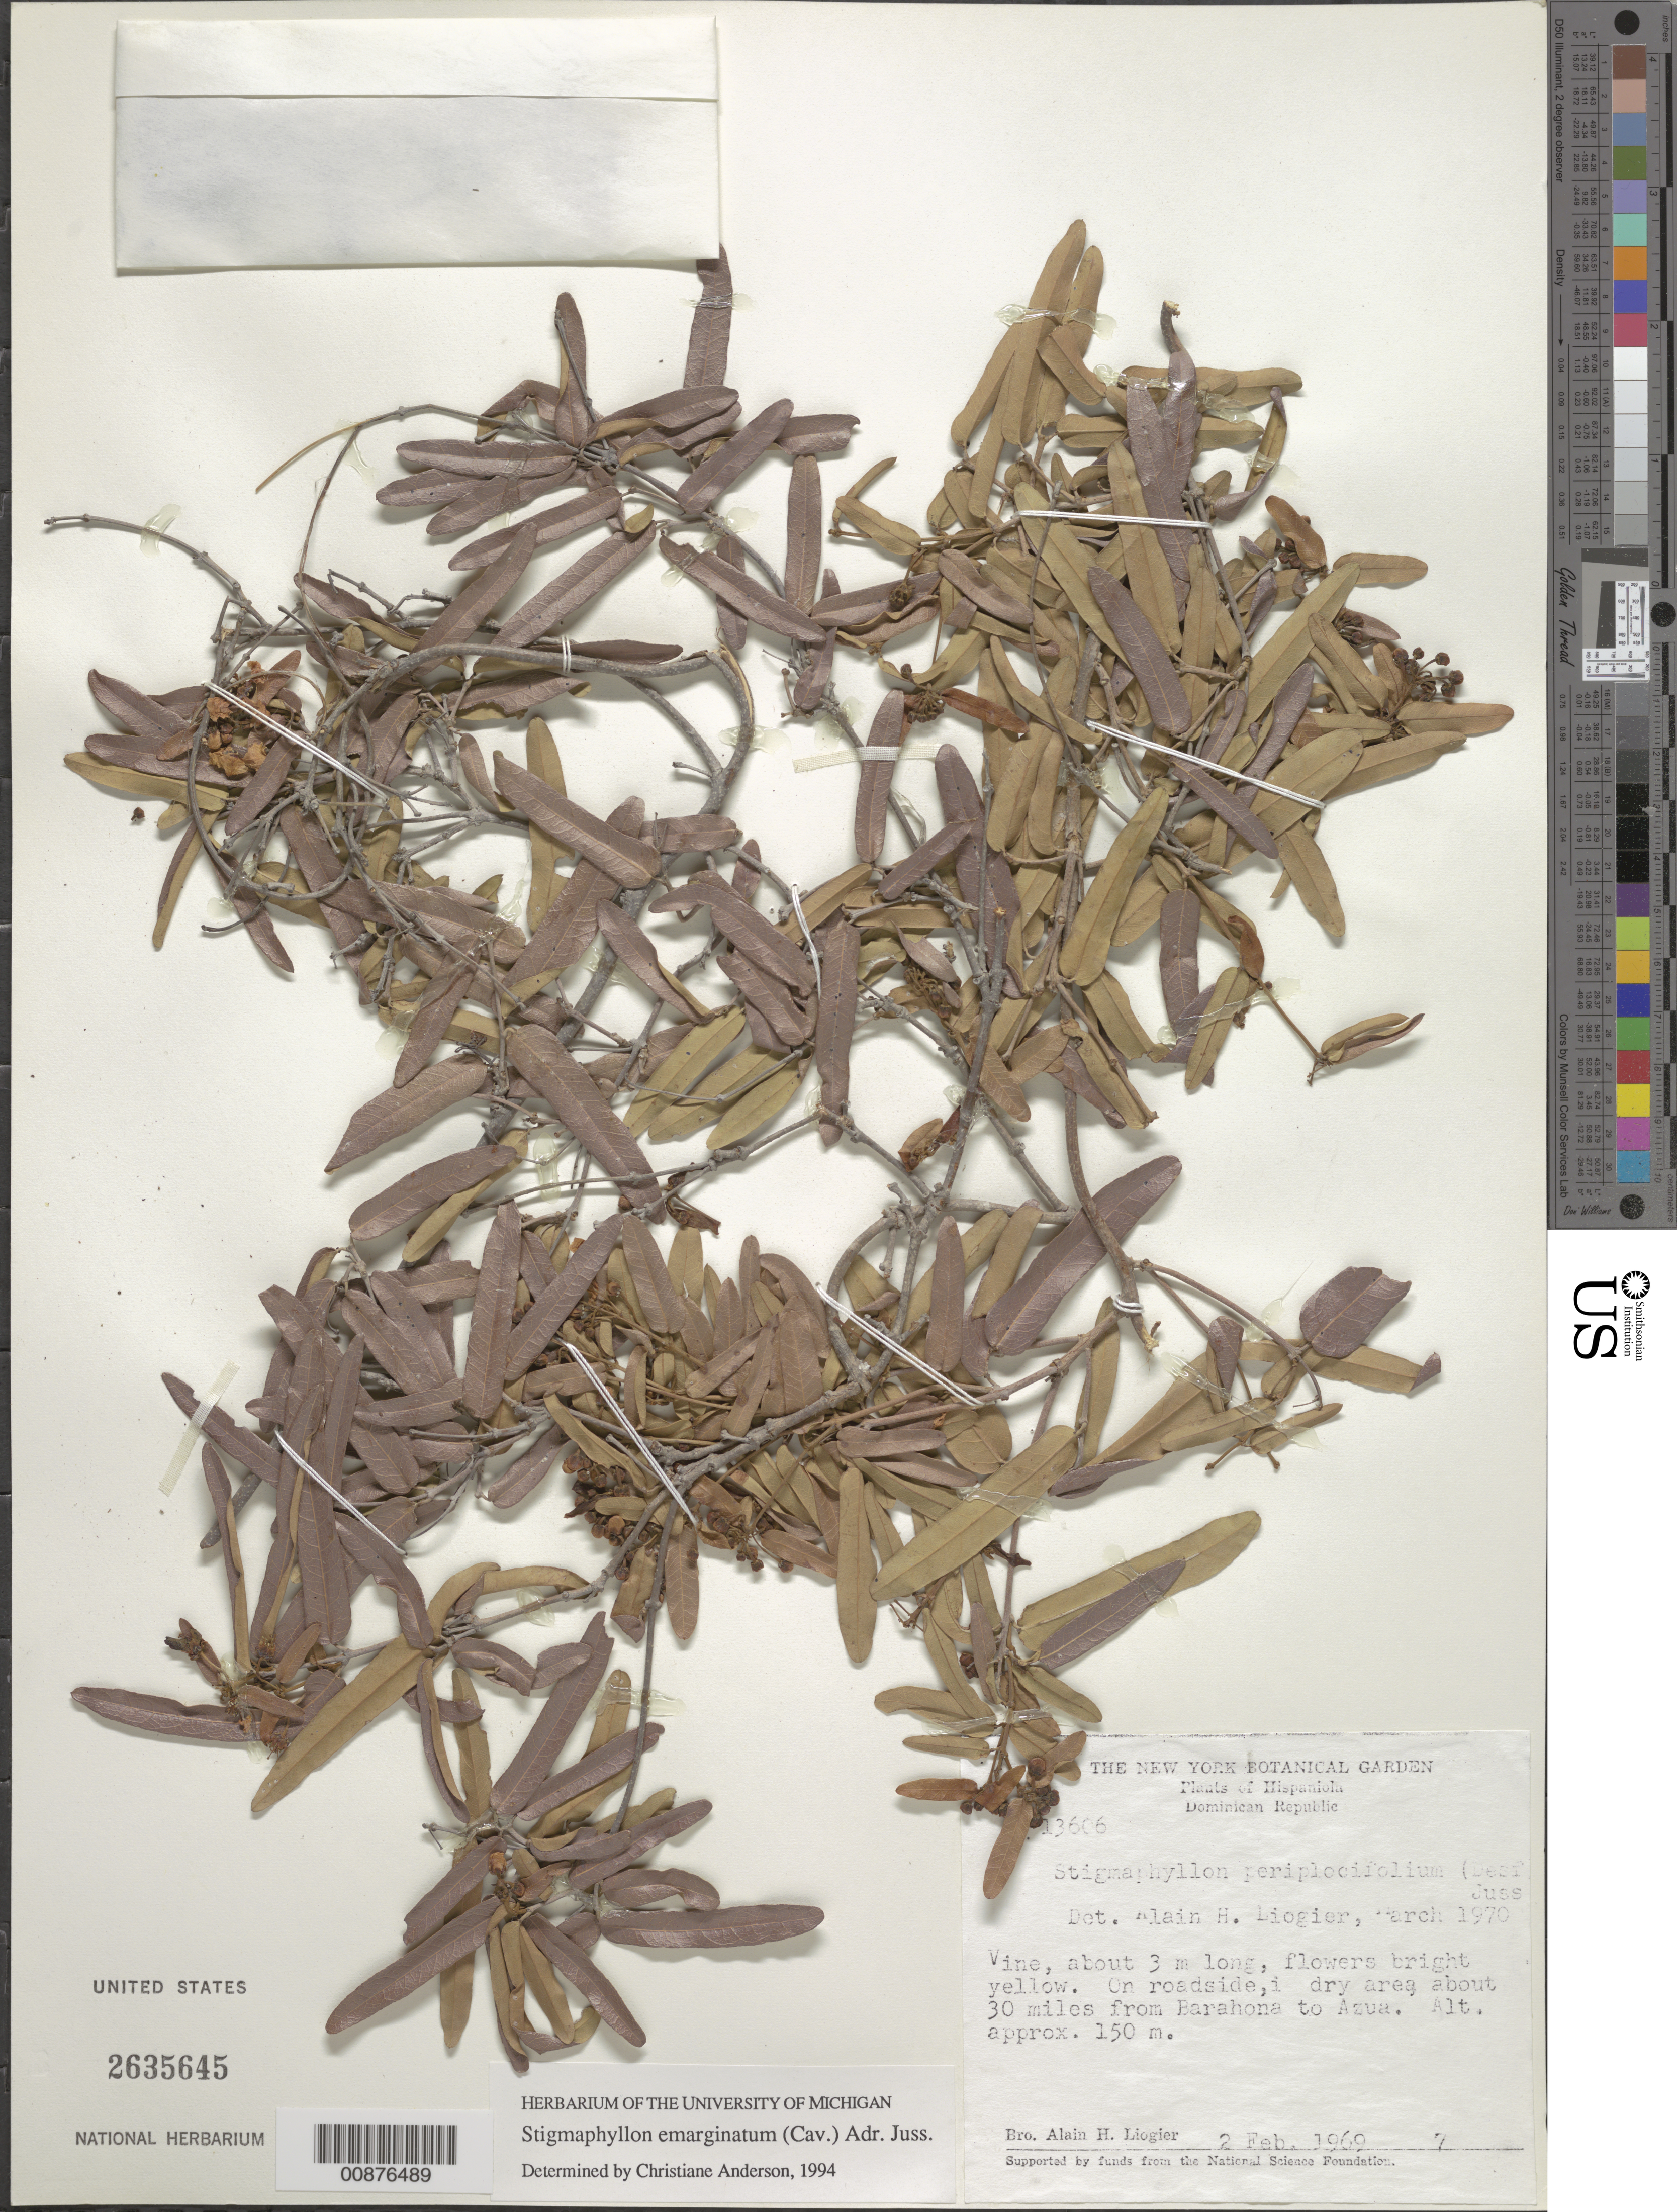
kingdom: Plantae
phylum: Tracheophyta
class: Magnoliopsida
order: Malpighiales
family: Malpighiaceae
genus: Stigmaphyllon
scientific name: Stigmaphyllon emarginatum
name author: (Cav.) A. Juss.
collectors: A. H. Liogier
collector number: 13606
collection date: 1969-02-02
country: Dominican Republic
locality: Hispaniola. I dry area about 30 miles from Barahona to Azua.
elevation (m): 150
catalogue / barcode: US 2635645